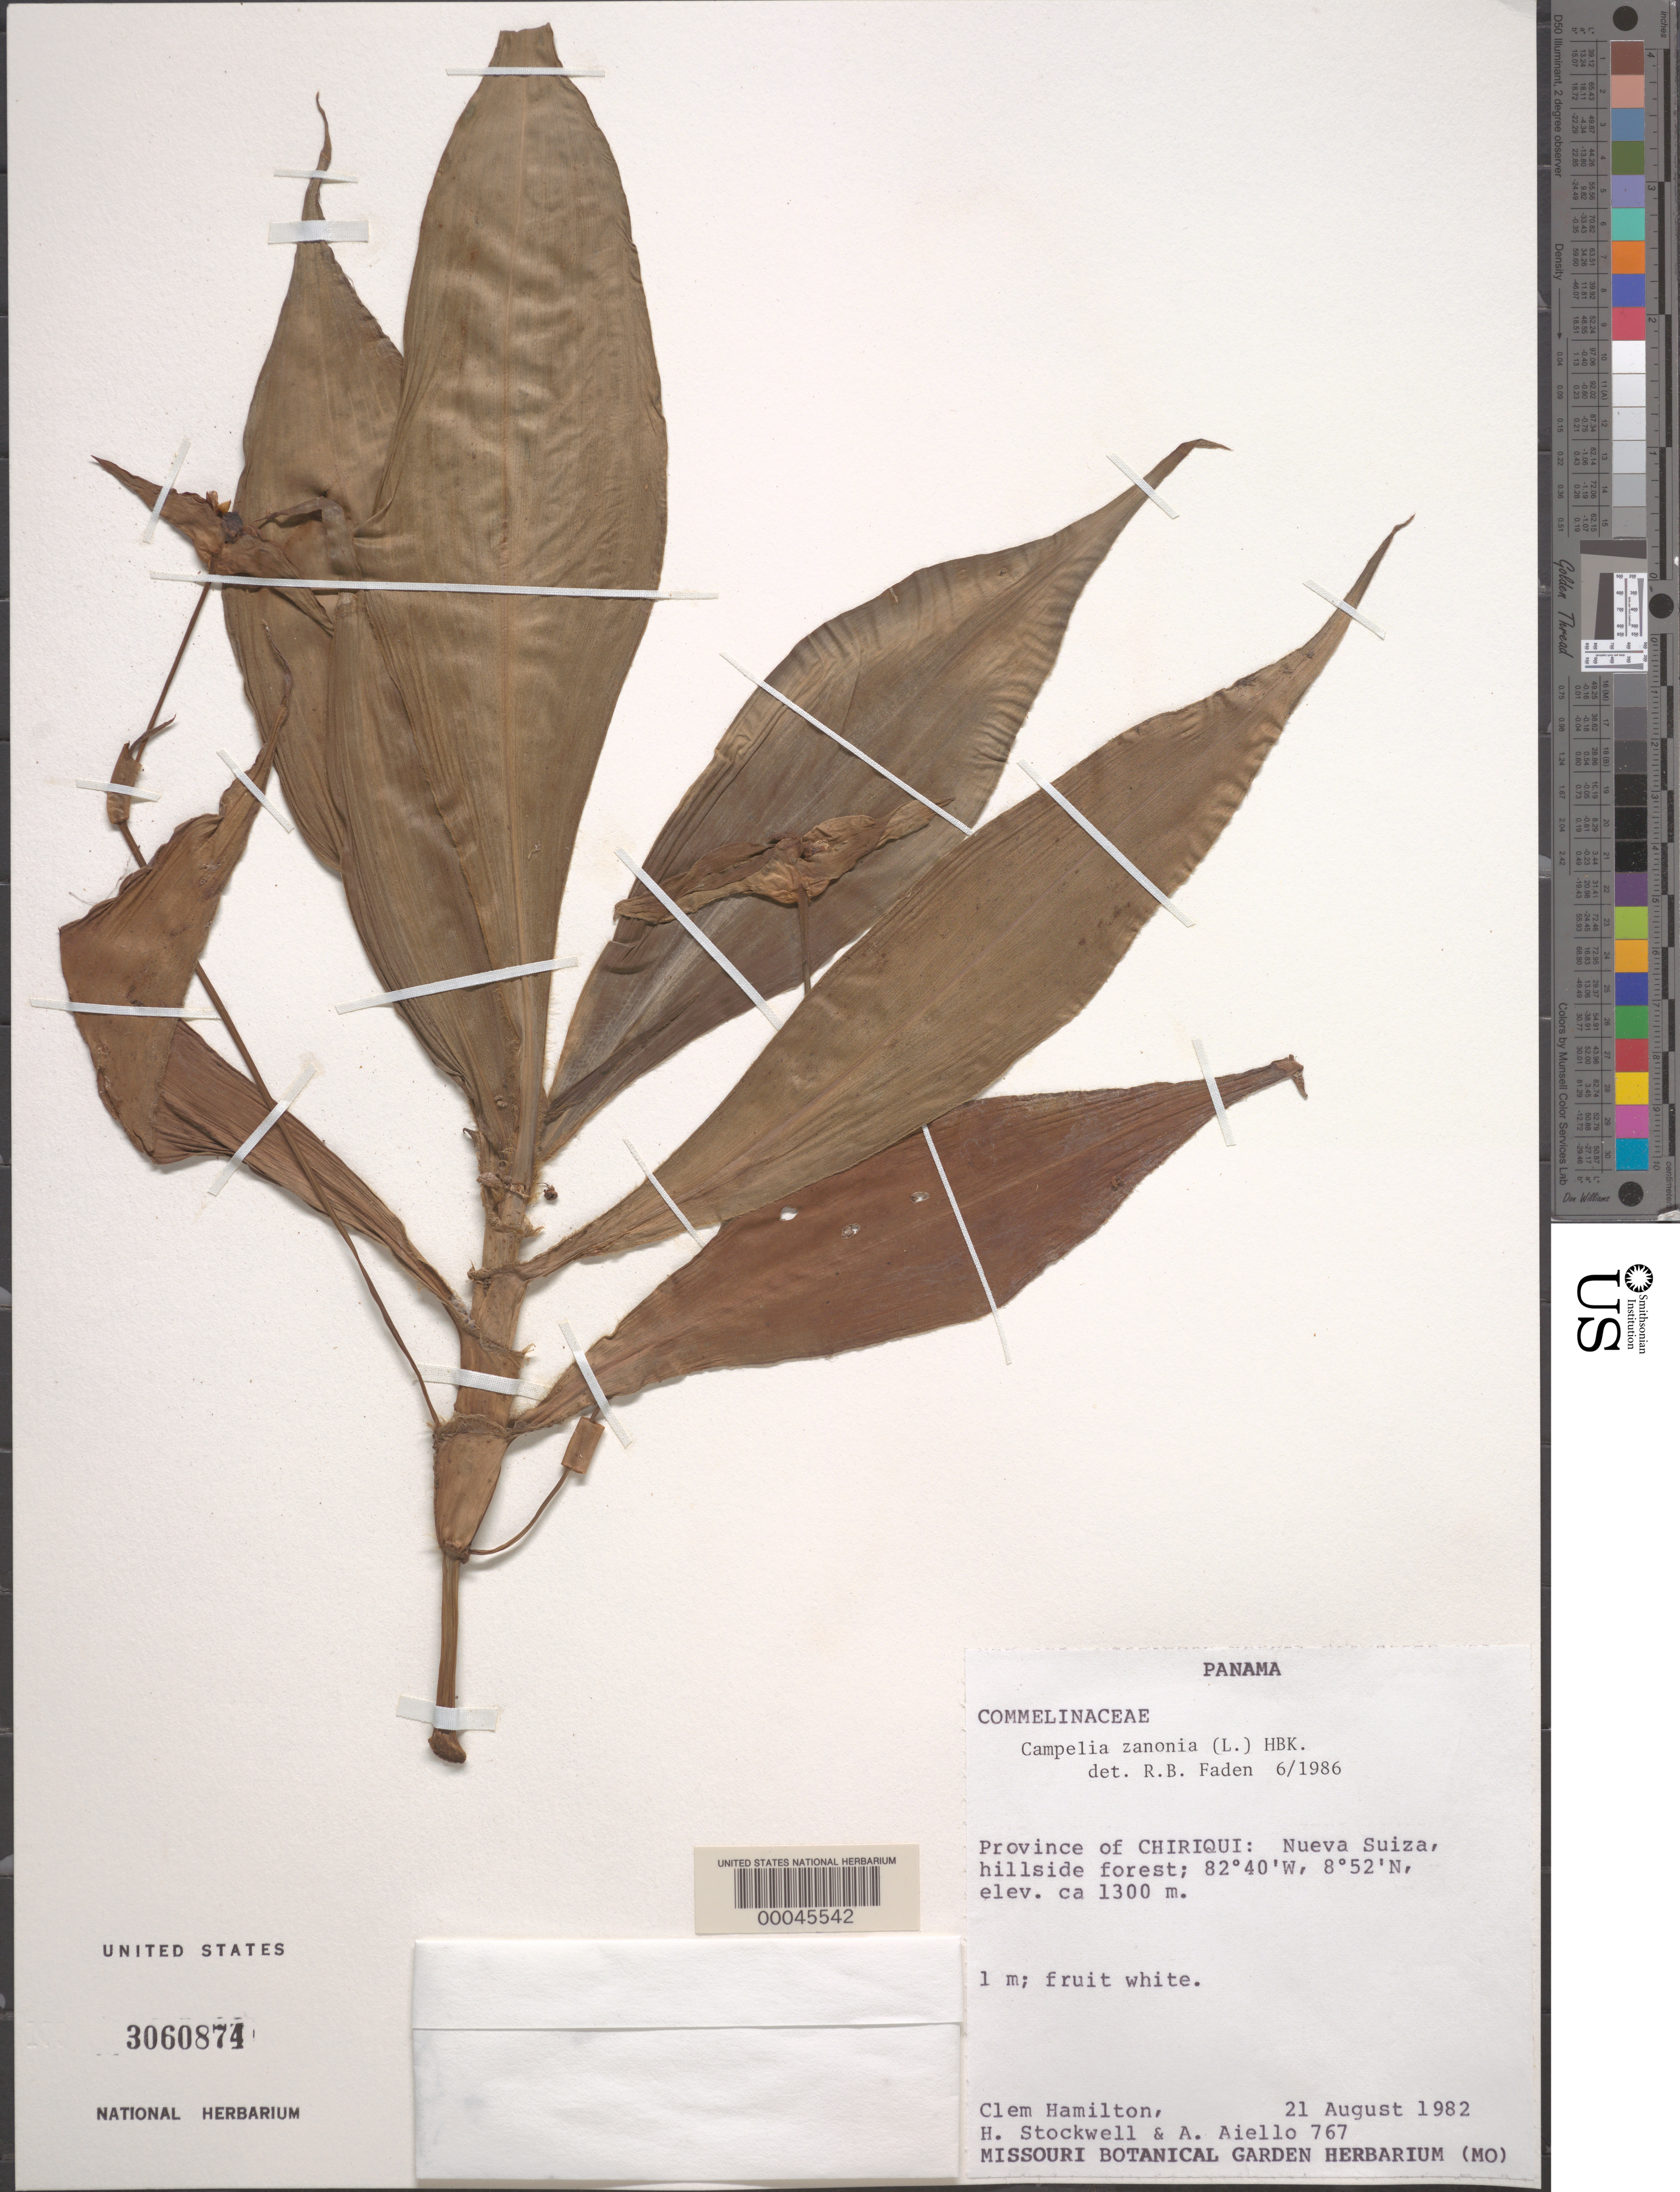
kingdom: Plantae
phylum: Tracheophyta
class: Liliopsida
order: Commelinales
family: Commelinaceae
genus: Tradescantia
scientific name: Tradescantia zanonia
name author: (L.) Sw.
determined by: Faden, Robert B., (US), Smithsonian Institution - National Museum of Natural History (UNITED STATES)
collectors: C. Hamilton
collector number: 767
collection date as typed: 21 Aug 1982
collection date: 1982-08-21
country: Panama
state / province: Chiriquí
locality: Nueva suiza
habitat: Hillside forest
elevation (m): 1300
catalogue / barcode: US 3060874